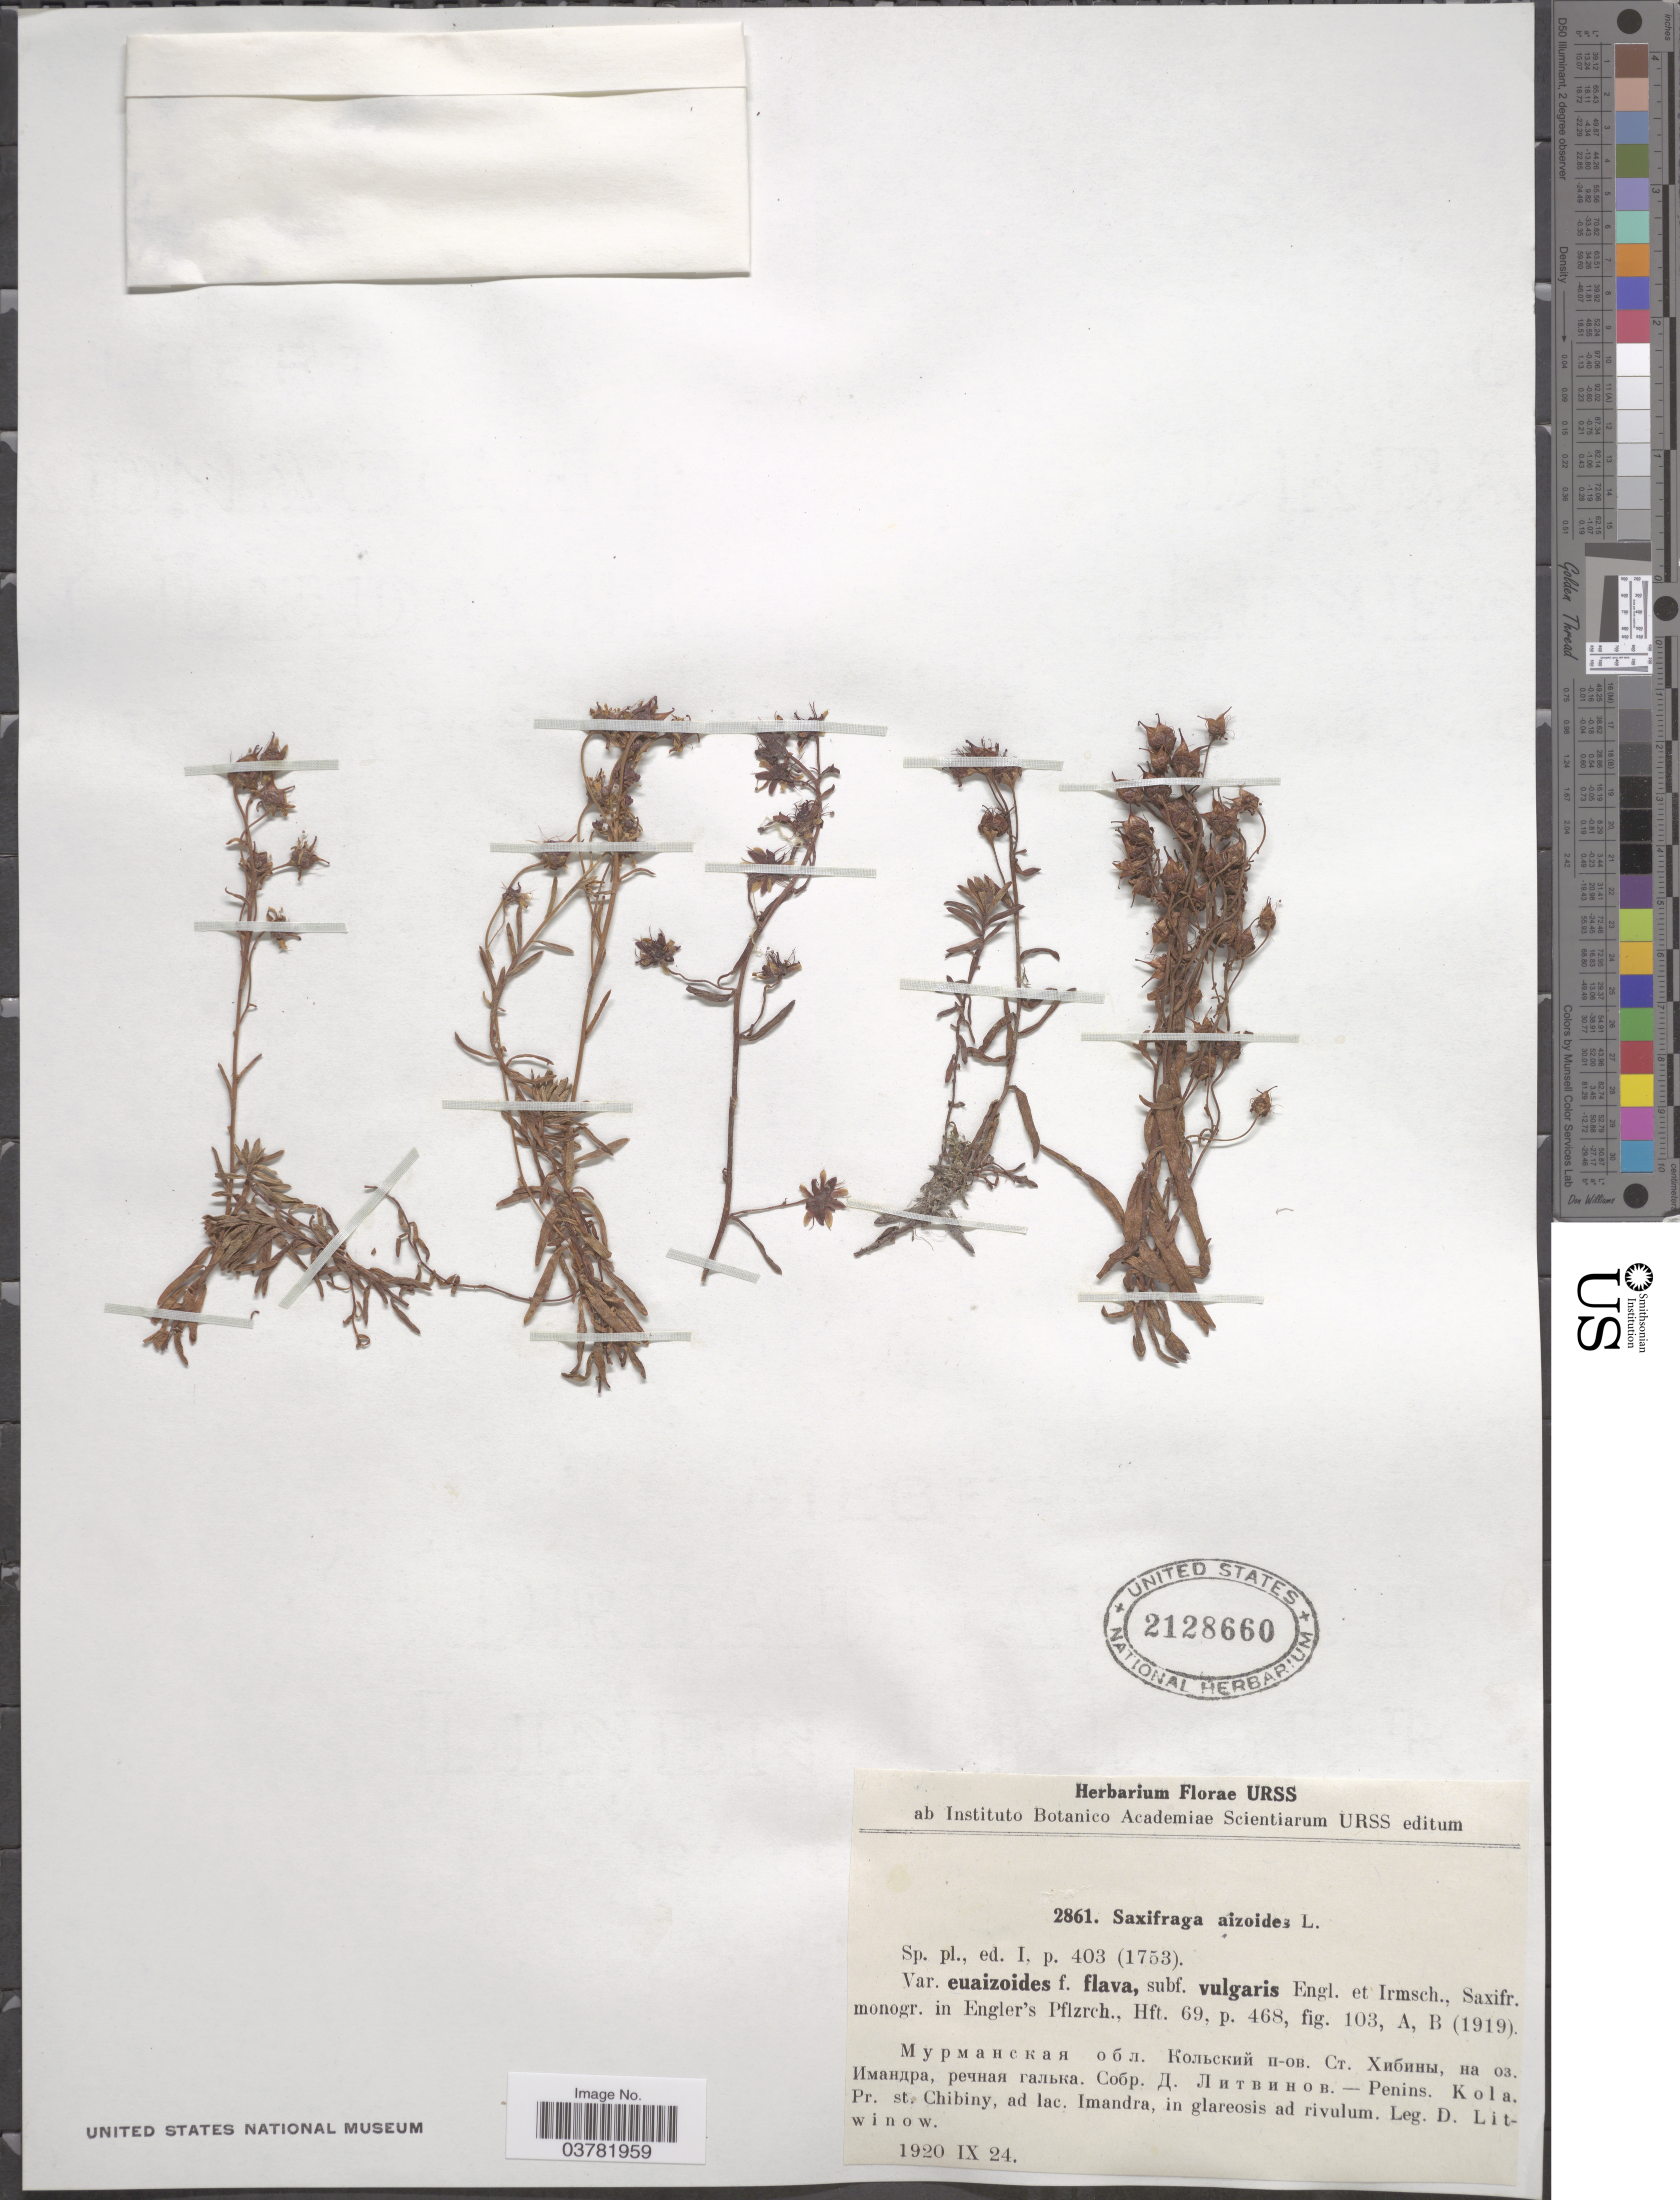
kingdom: Plantae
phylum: Tracheophyta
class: Magnoliopsida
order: Saxifragales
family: Saxifragaceae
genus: Saxifraga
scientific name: Saxifraga aizoides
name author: L.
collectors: D. Litwinow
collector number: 2861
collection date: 1920-09-24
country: Russian Federation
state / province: Murmansk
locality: Penins. Kola. Pr. st. Chibiny, ad lac. Imandra, in glareosis ad rivulum.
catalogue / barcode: US 2128660